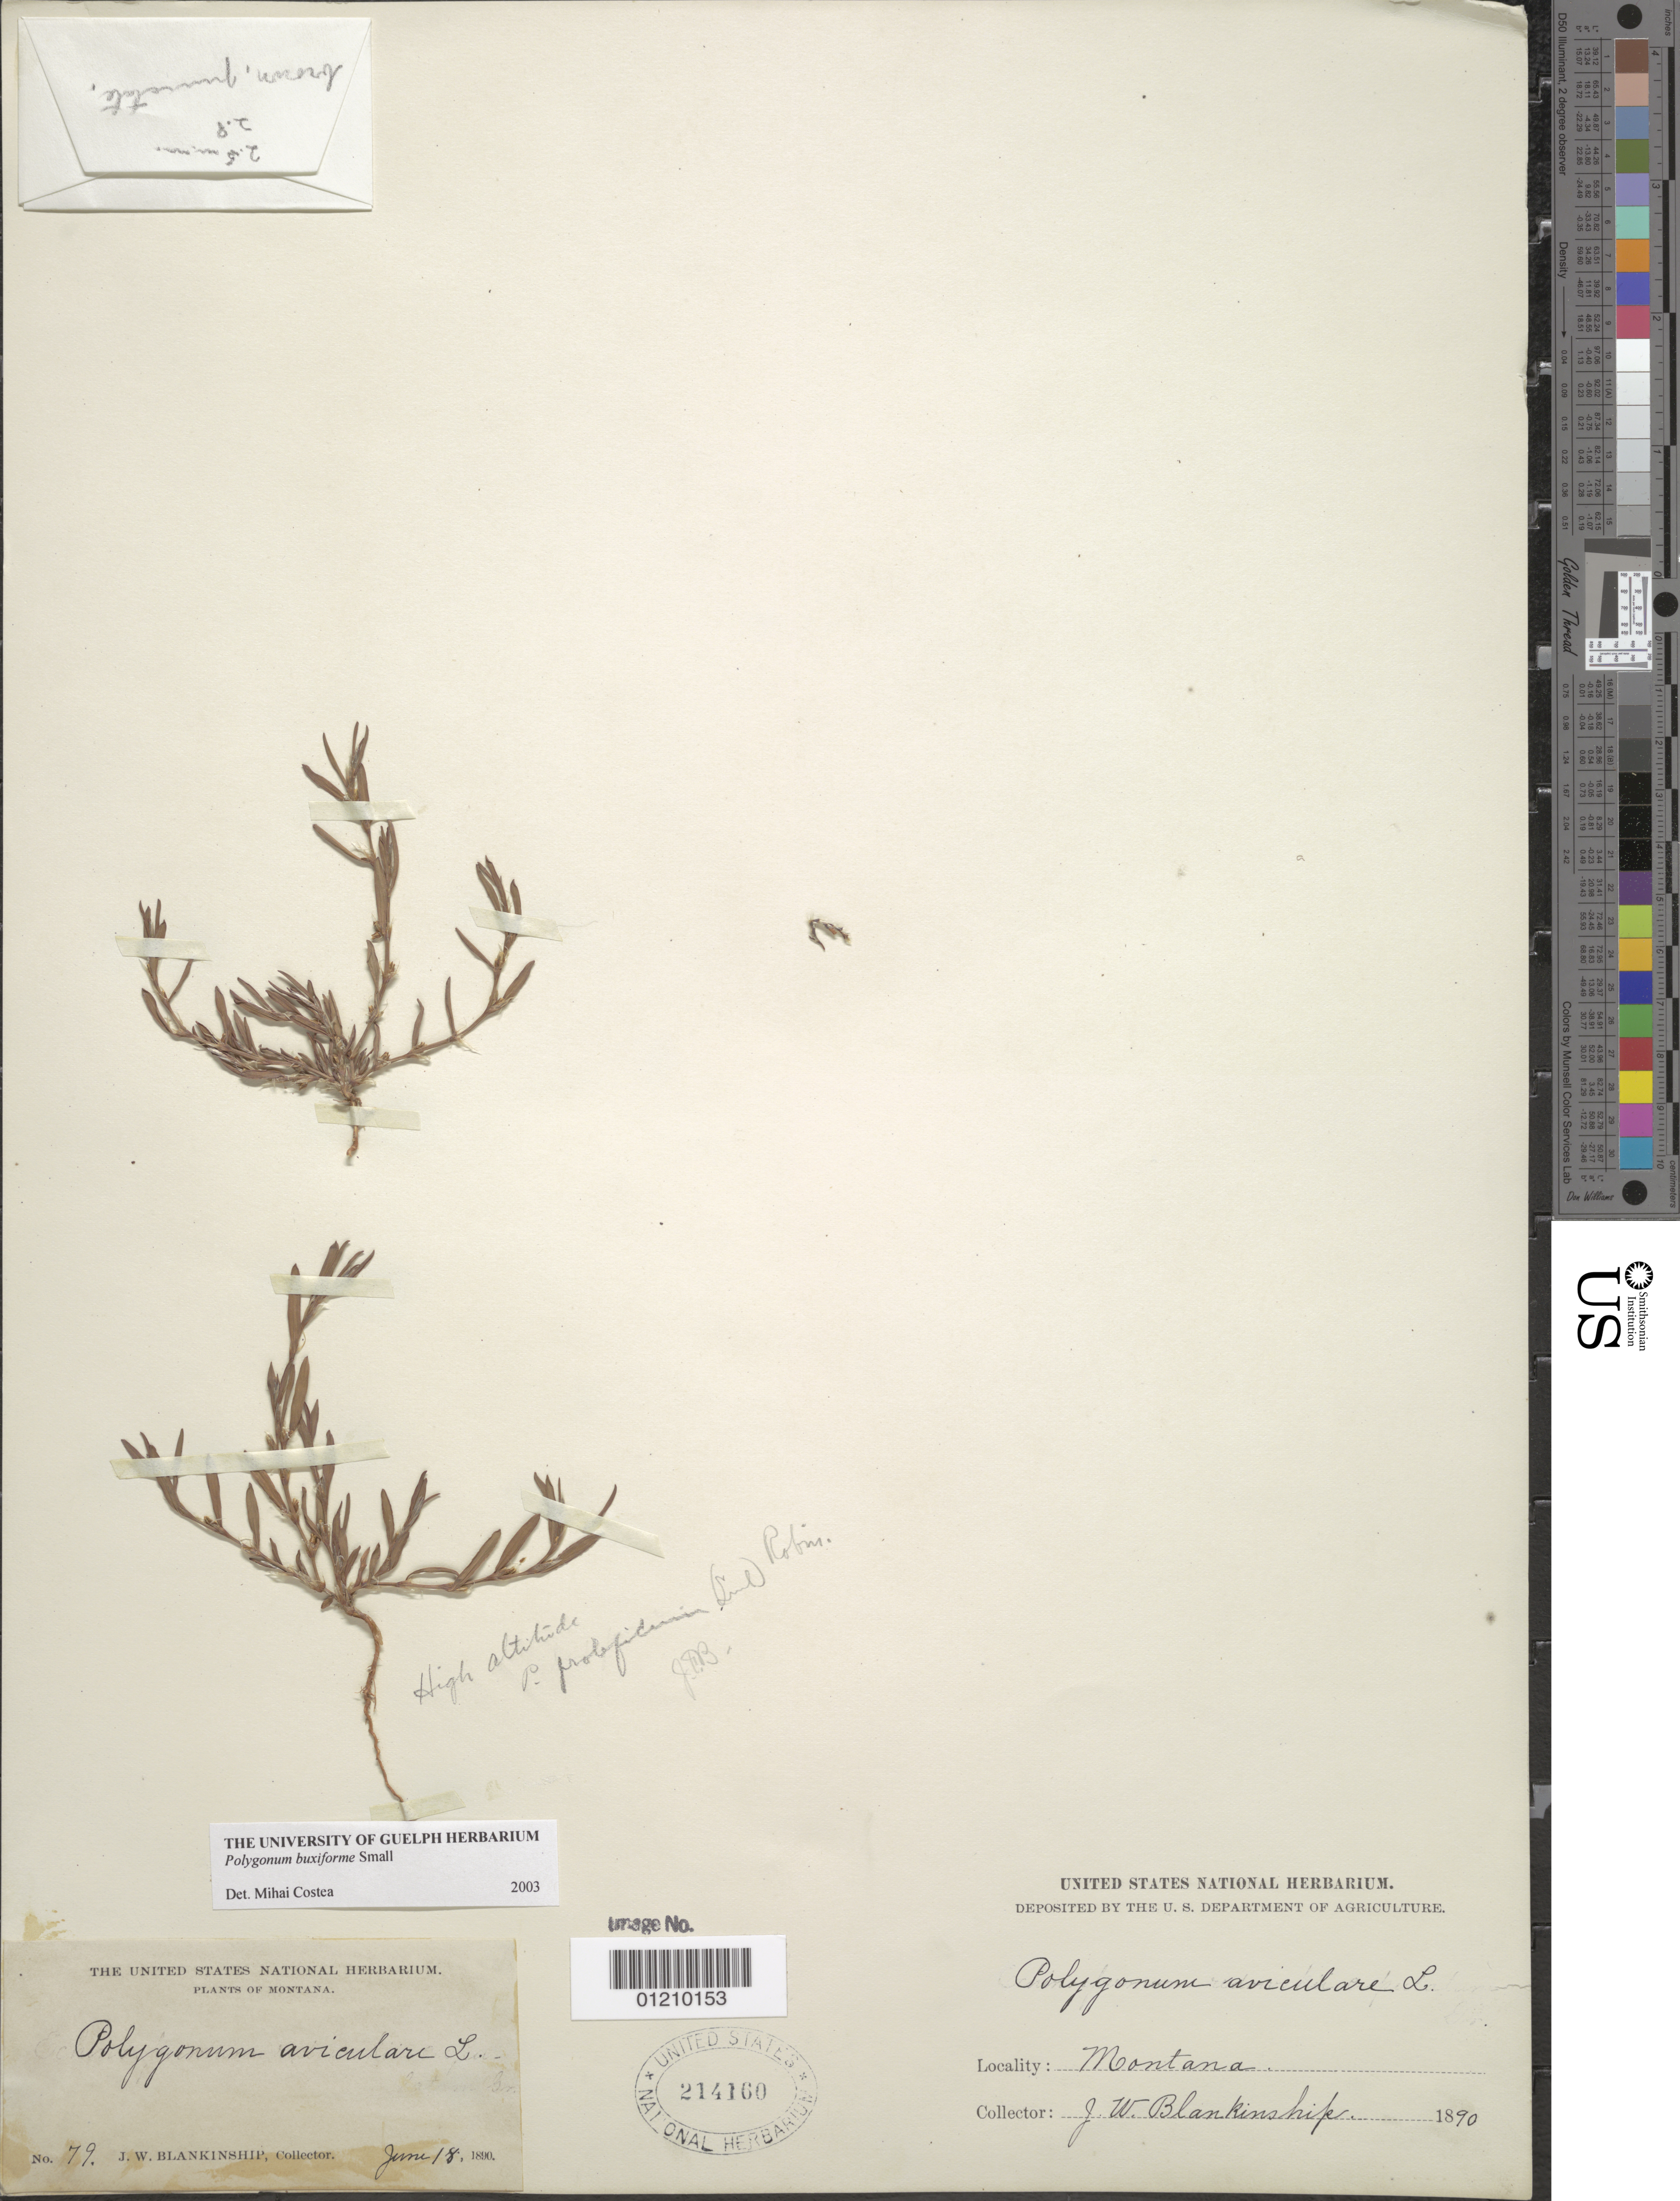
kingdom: Plantae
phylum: Tracheophyta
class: Magnoliopsida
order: Caryophyllales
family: Polygonaceae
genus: Polygonum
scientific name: Polygonum buxiforme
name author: Small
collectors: J. W. Blankinship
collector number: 79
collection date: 1890-06-18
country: United States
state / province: Montana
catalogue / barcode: US 214160